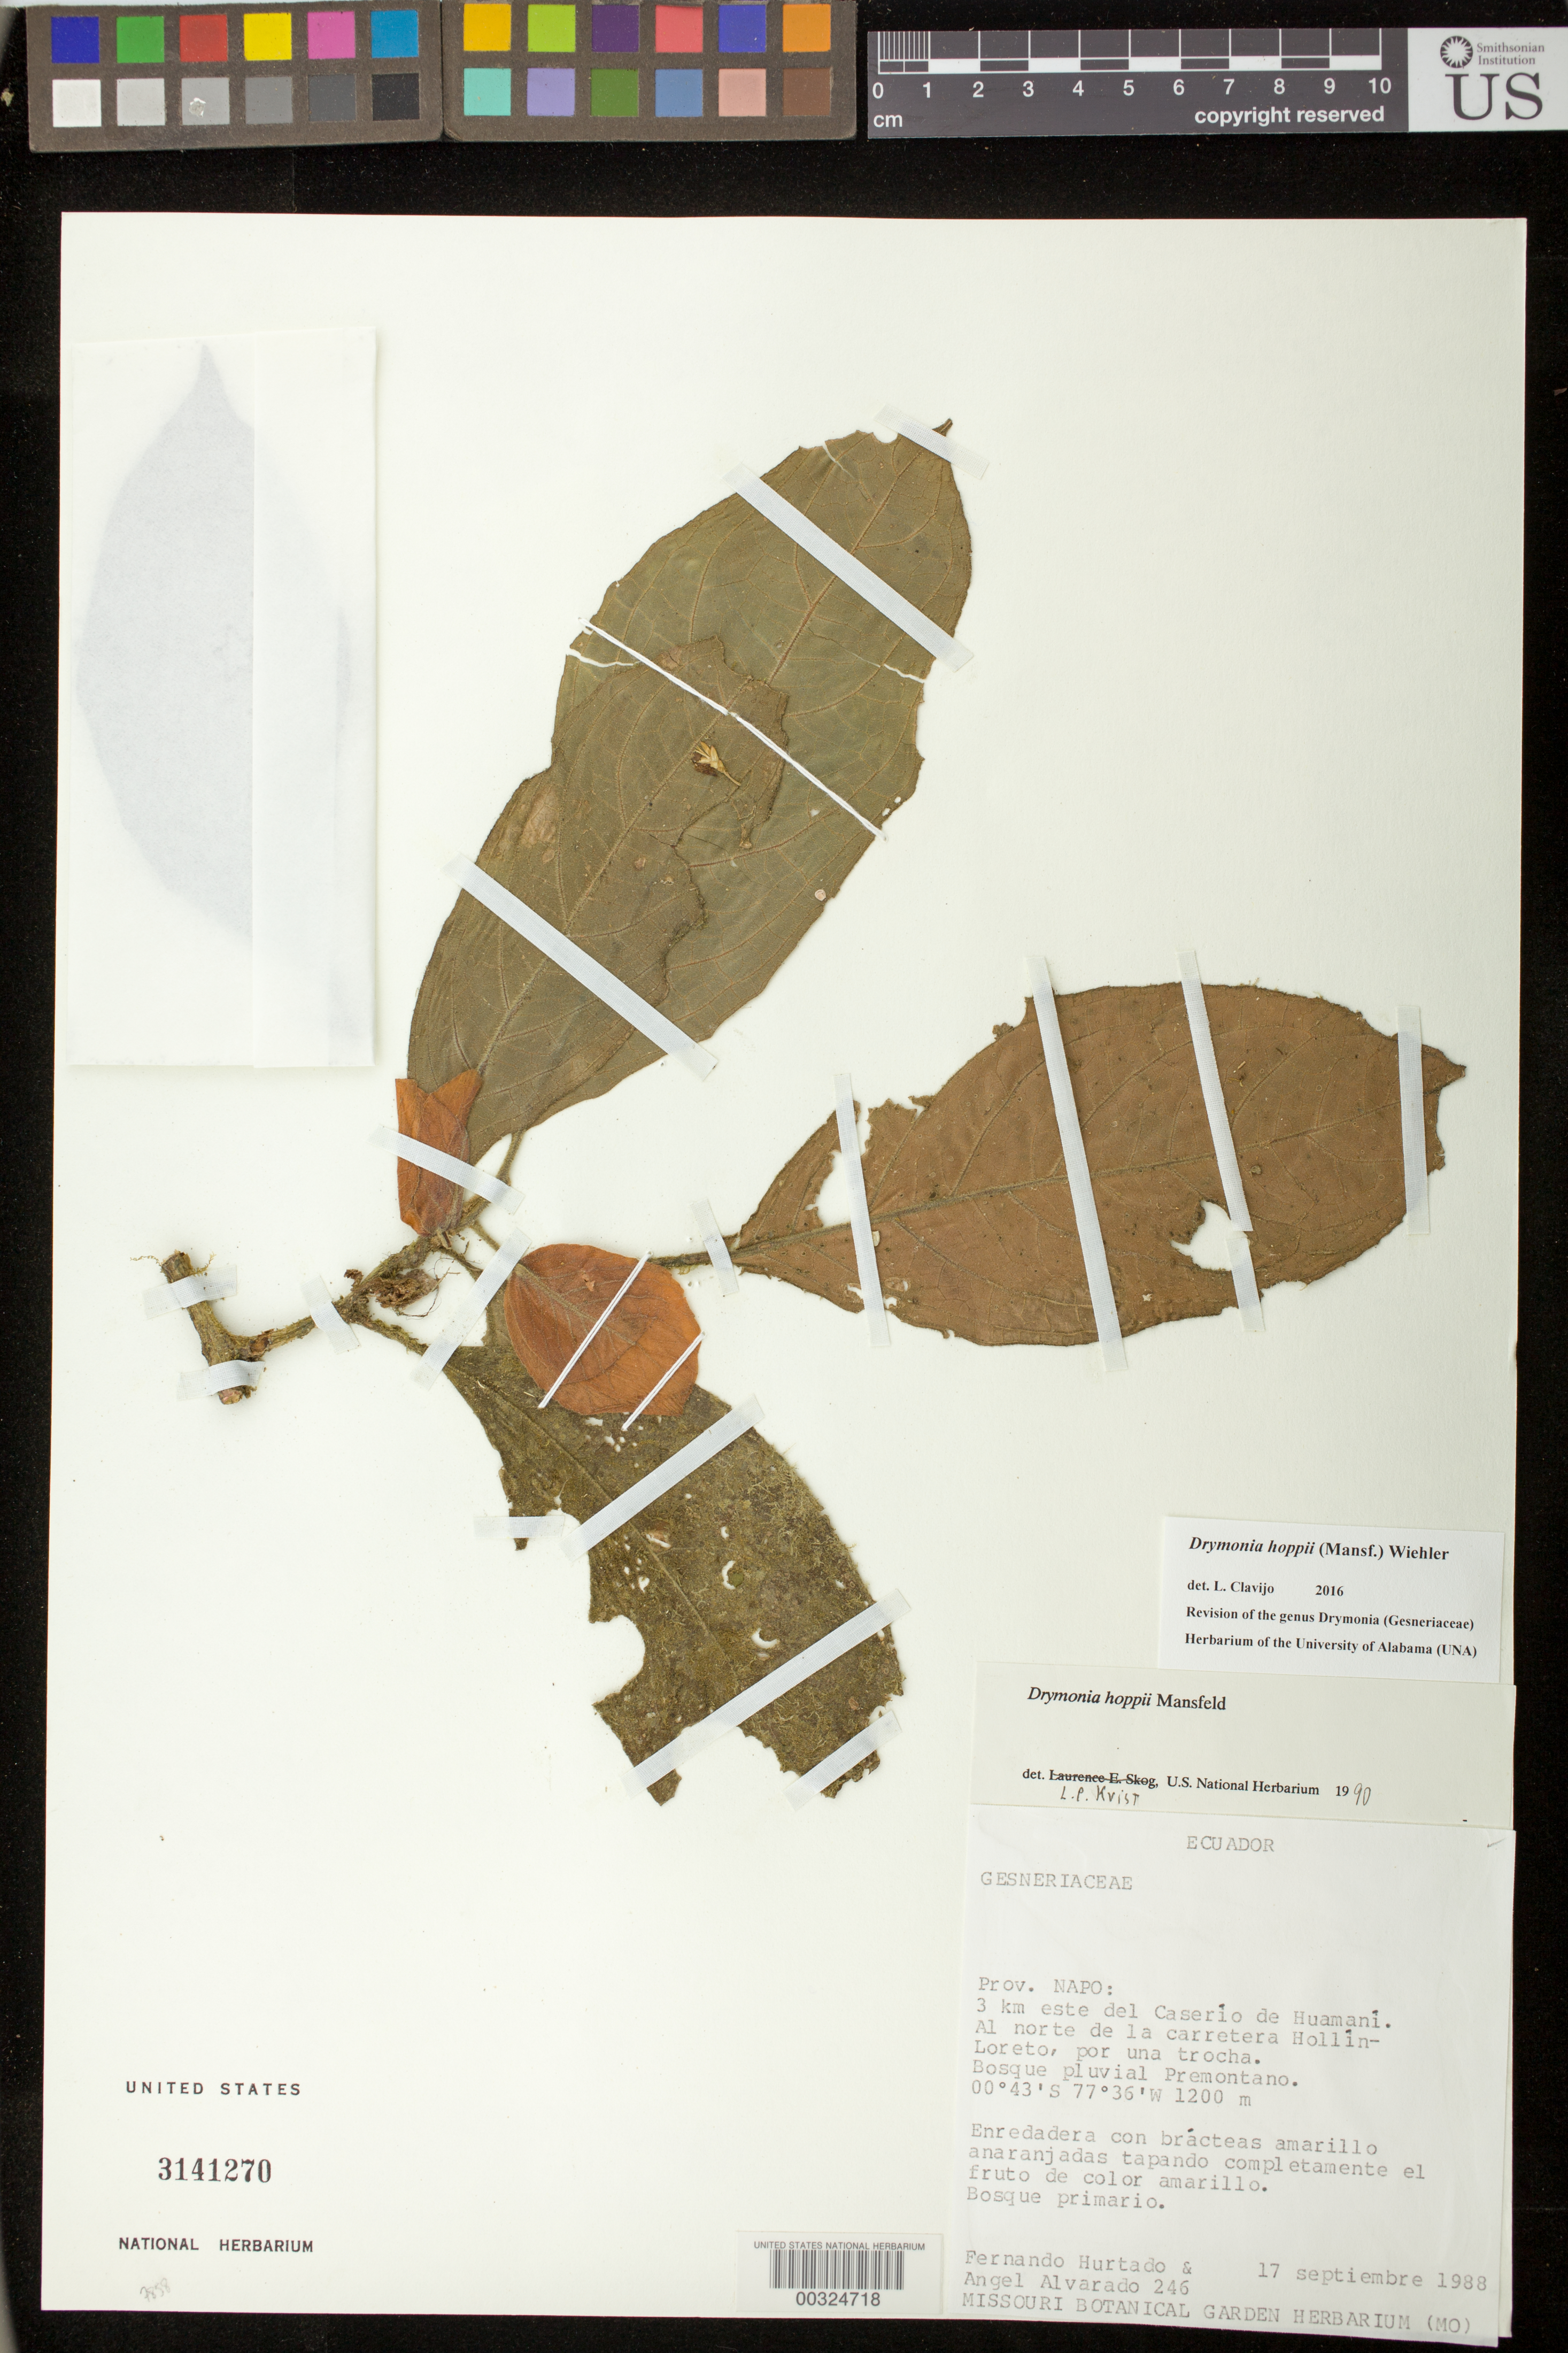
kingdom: Plantae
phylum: Tracheophyta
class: Magnoliopsida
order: Lamiales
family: Gesneriaceae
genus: Drymonia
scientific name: Drymonia hoppii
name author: (Mansf.) Wiehler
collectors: F. Hurtado & A. Alvarado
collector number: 246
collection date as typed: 17 Sep 1988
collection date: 1988-09-17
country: Ecuador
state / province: Napo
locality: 3 km E of Caserio de Huamani, N of Hollin - Loreto highway, by a trail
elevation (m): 1200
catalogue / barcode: US 3141270